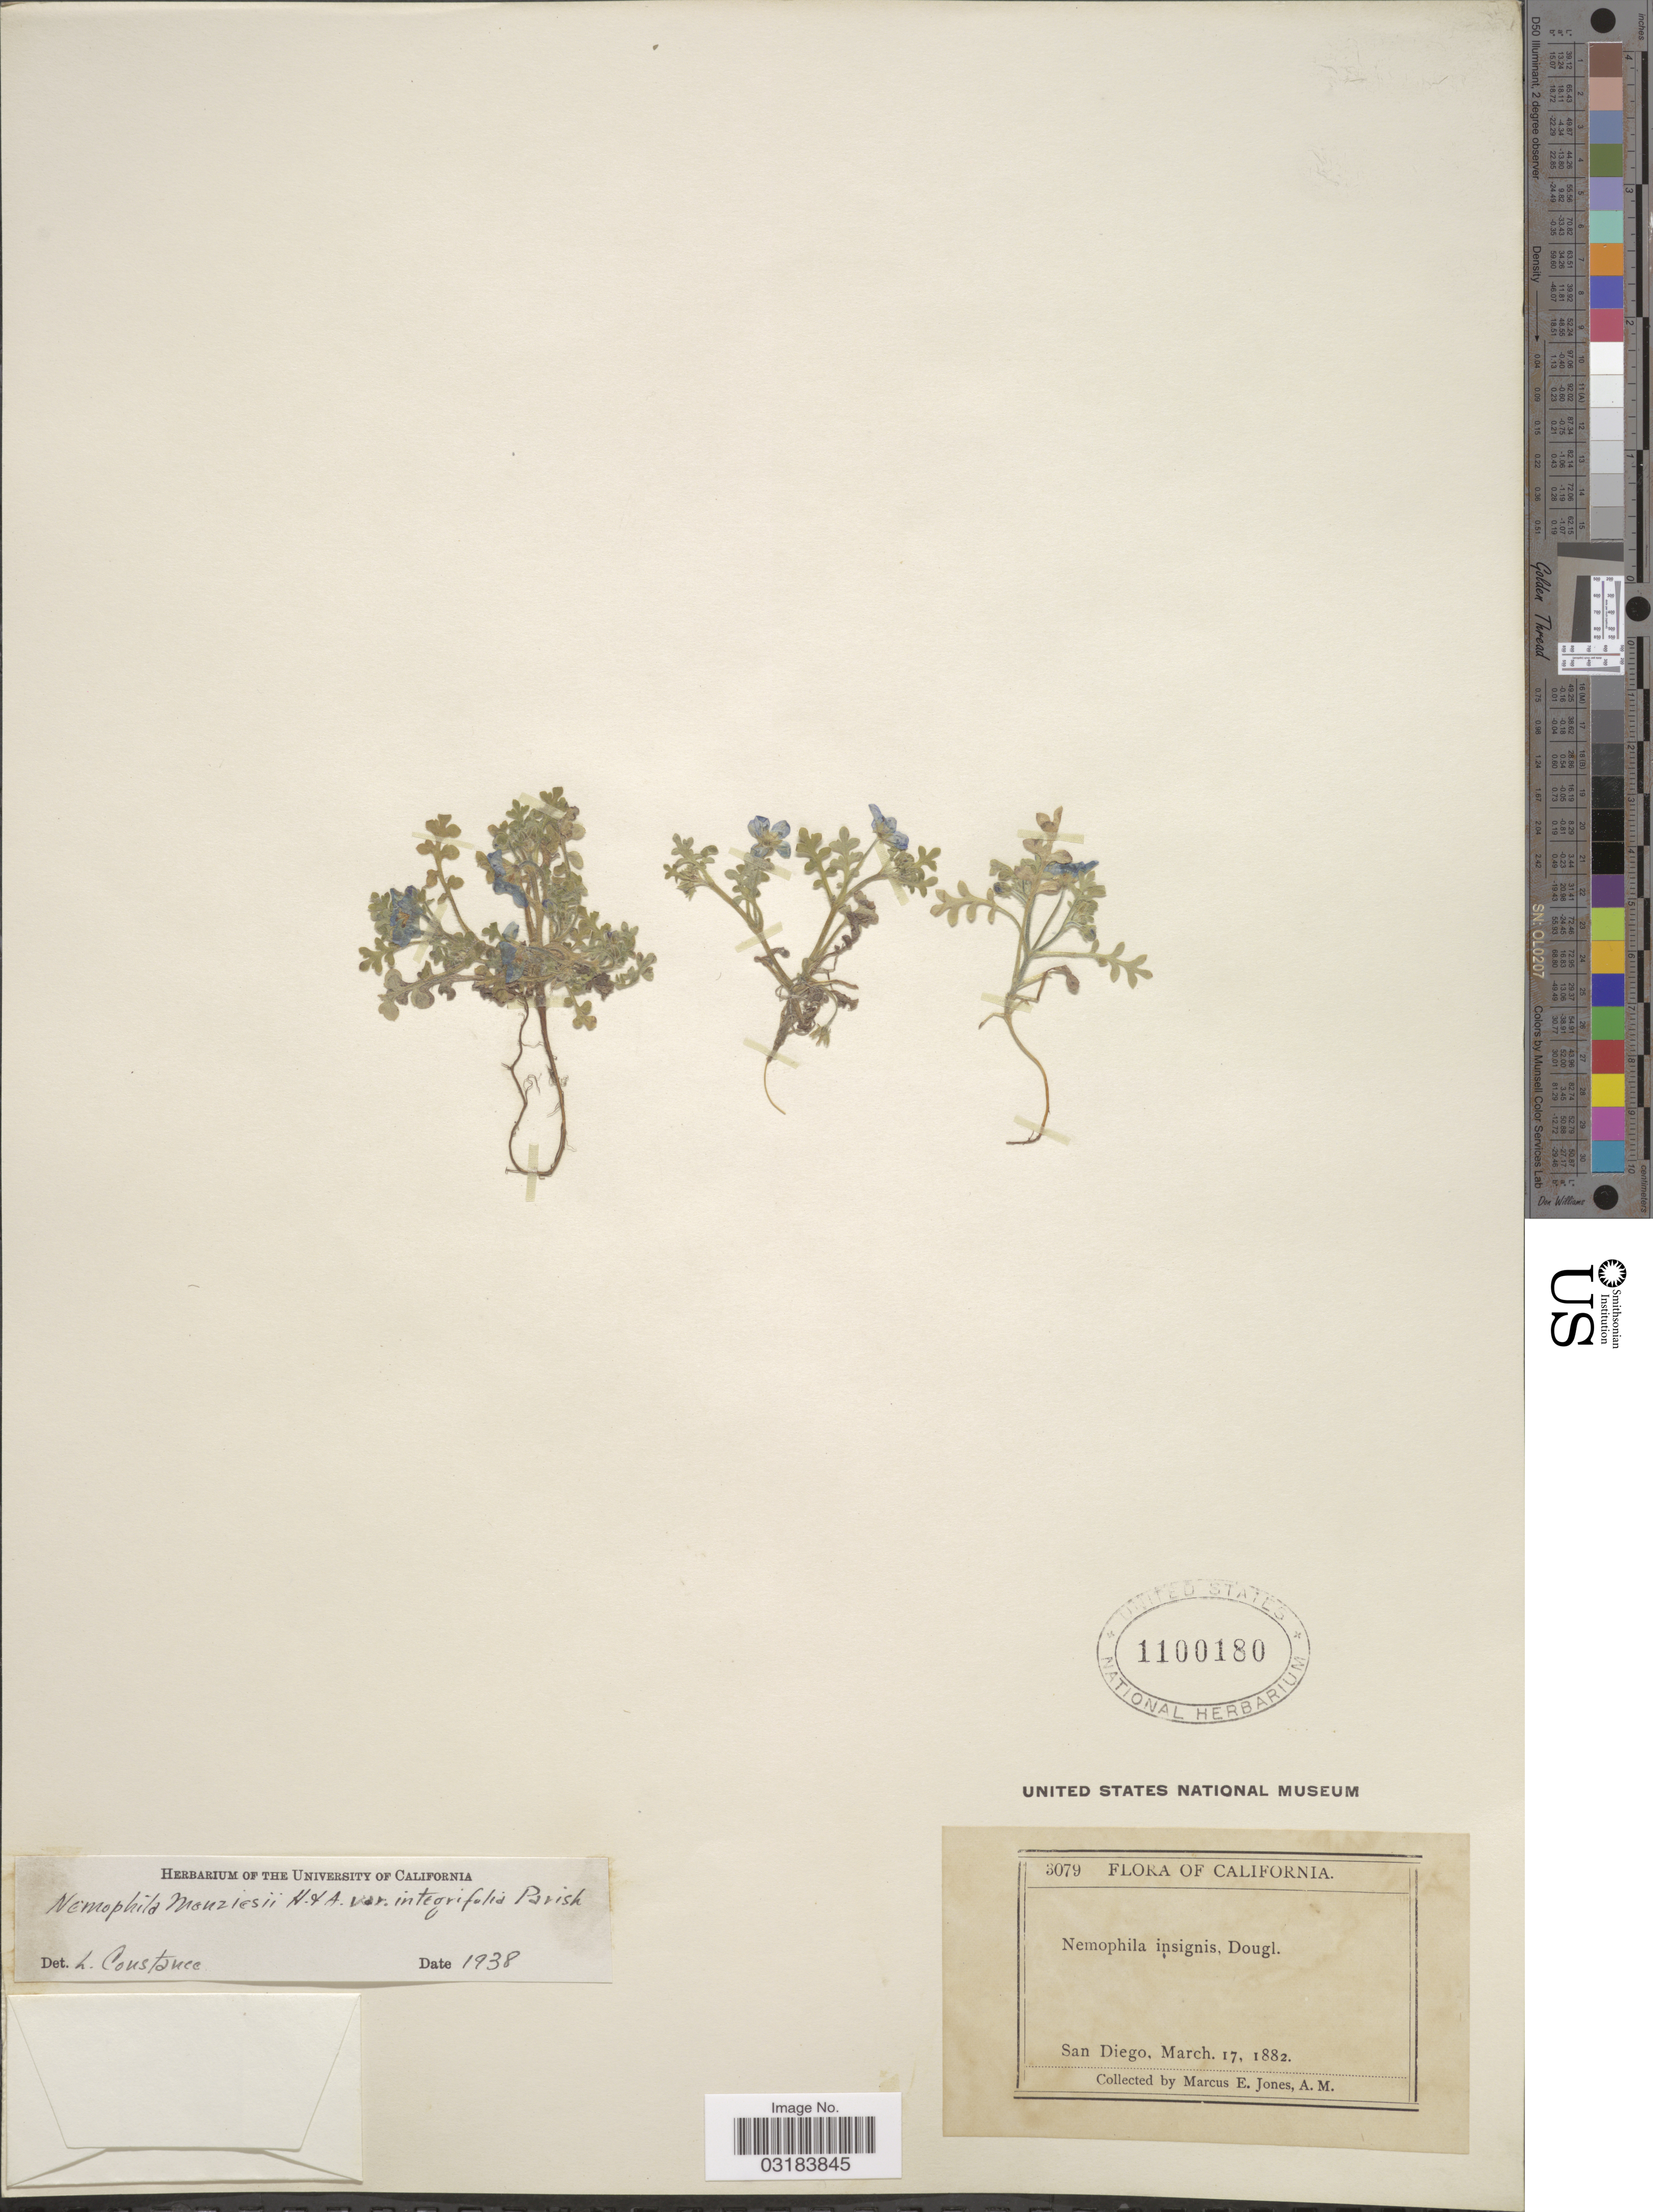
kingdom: Plantae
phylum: Tracheophyta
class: Magnoliopsida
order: Boraginales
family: Hydrophyllaceae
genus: Nemophila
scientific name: Nemophila menziesii var. integrifolia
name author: Hook. & Arn.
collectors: M. E. Jones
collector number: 3079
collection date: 1882-03-17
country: United States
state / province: California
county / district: San Diego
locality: San Diego.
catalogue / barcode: US 1100180